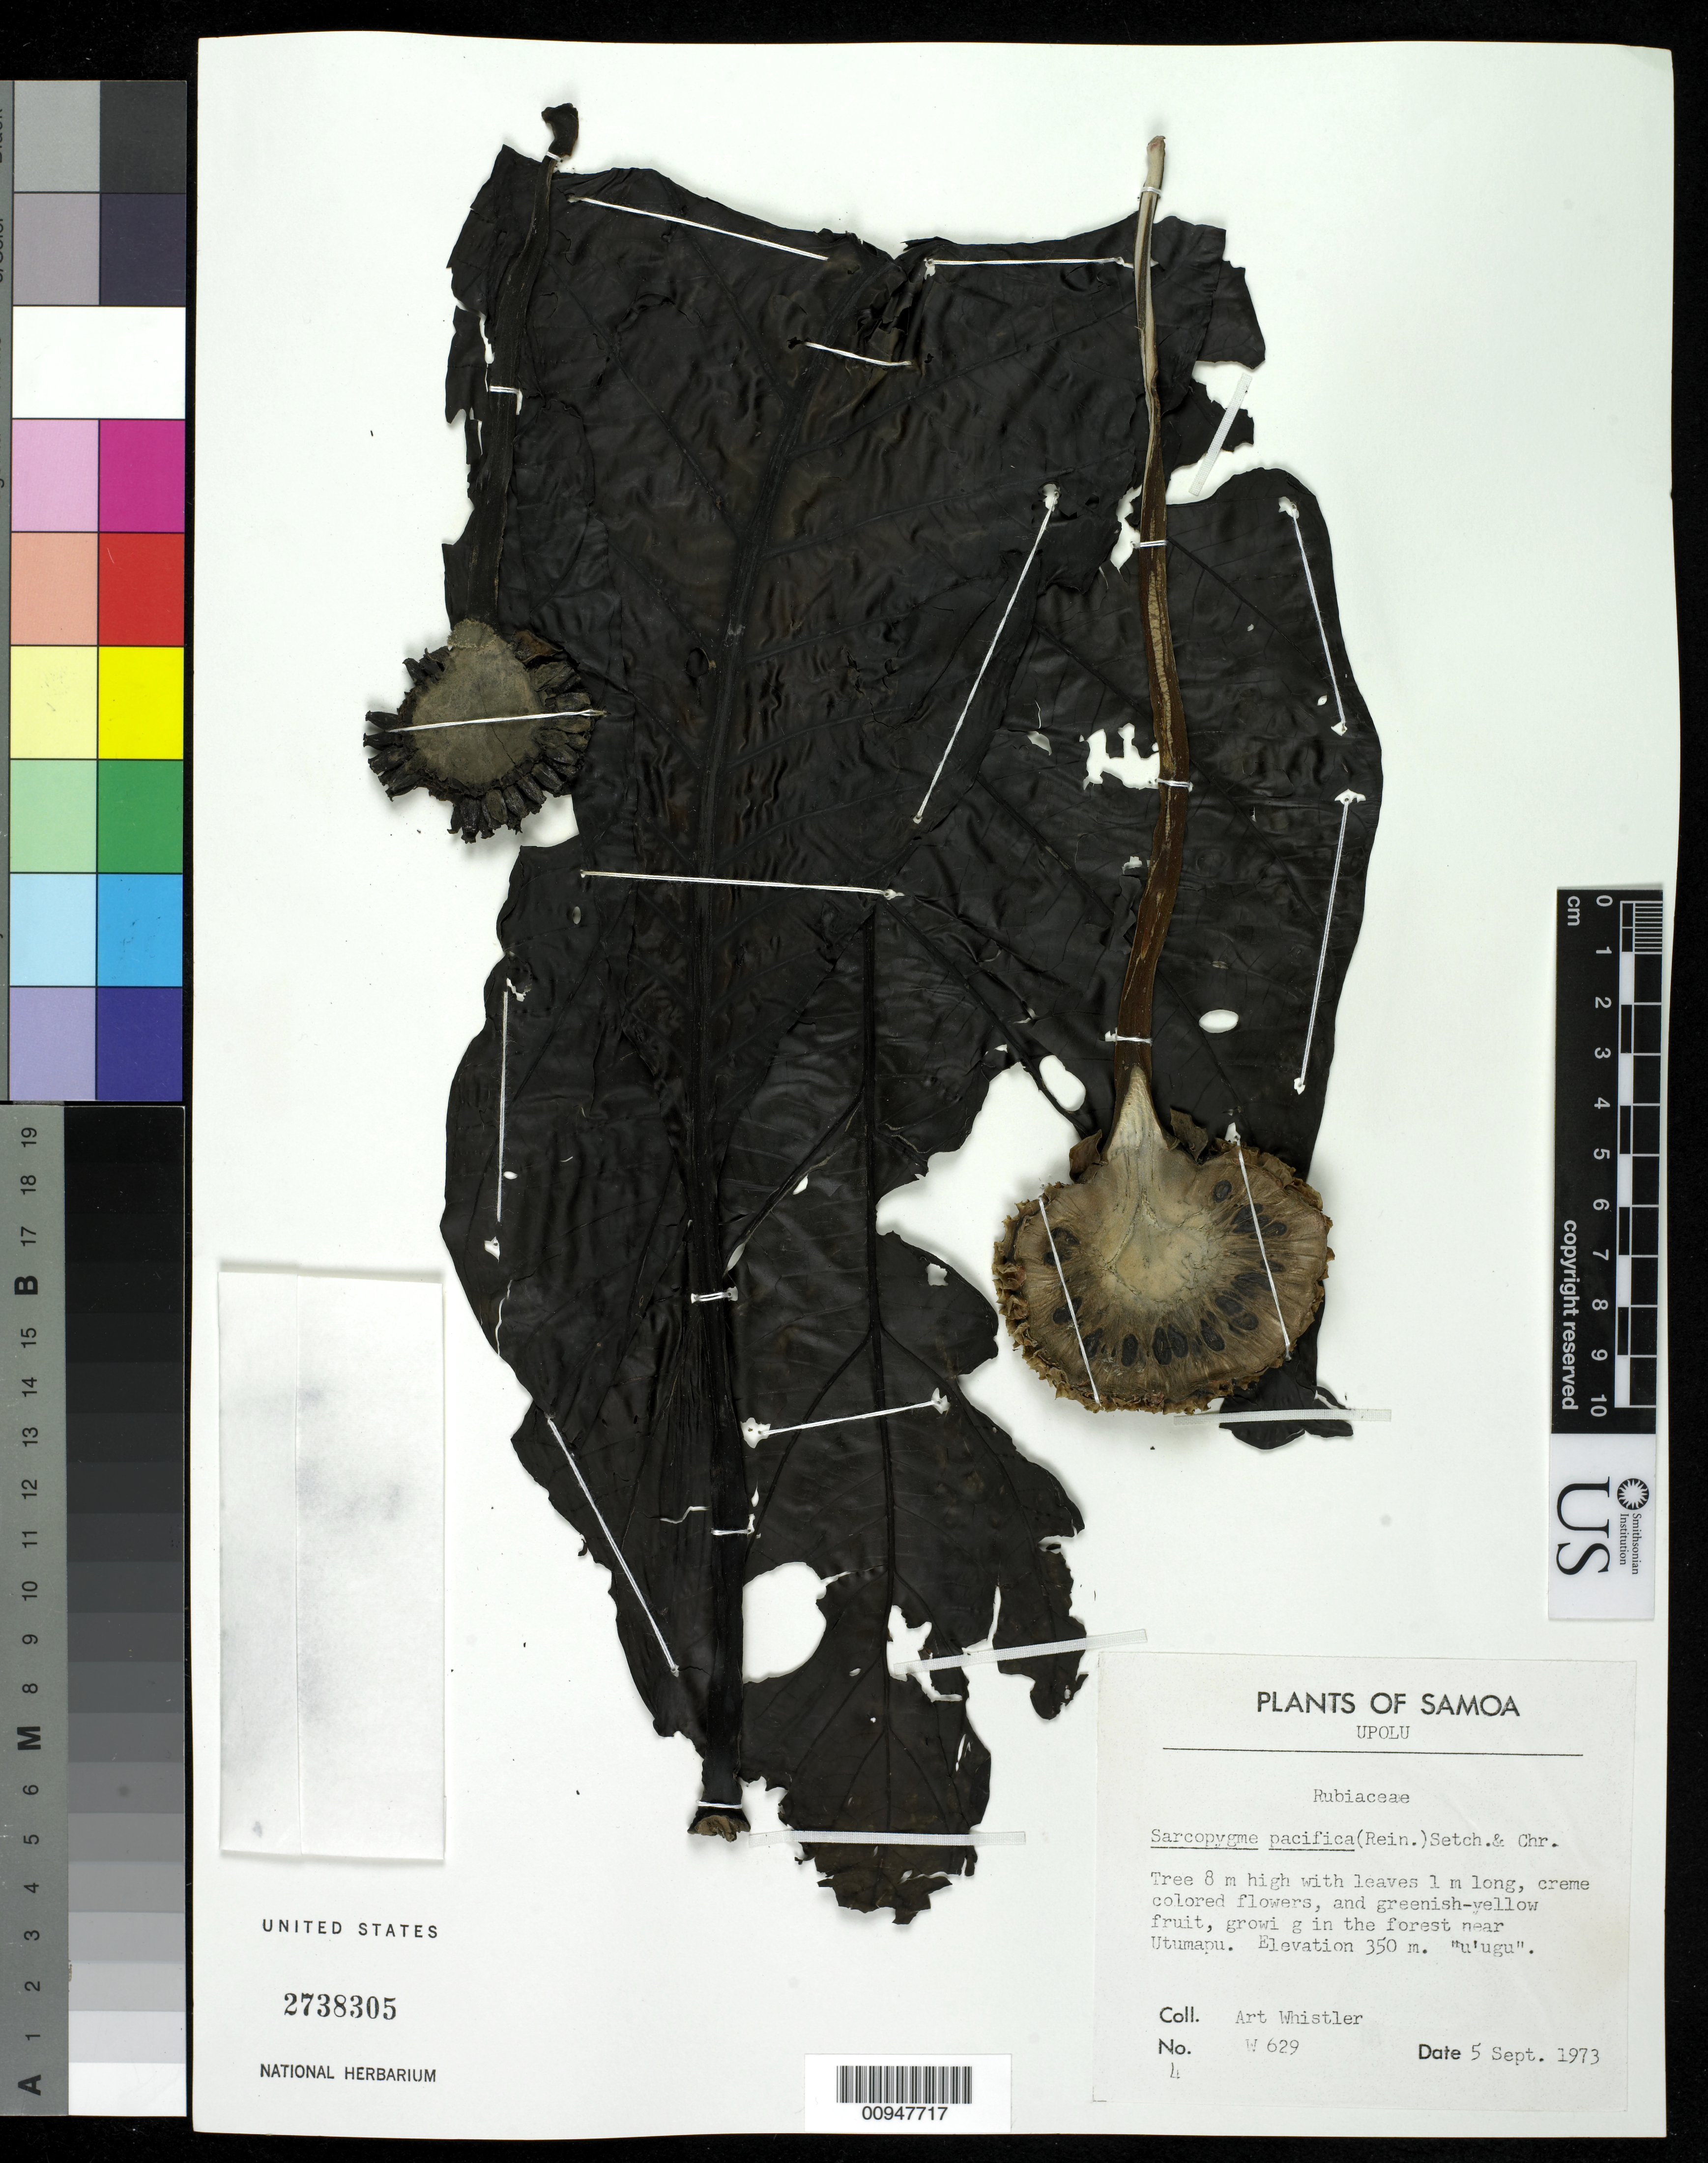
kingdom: Plantae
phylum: Tracheophyta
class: Magnoliopsida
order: Gentianales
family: Rubiaceae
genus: Morinda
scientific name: Morinda pacifica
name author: Razafim. & B. Bremer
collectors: A. Whistler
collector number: W 629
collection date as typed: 06 Sep 1973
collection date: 1973-09-06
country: Samoa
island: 'Upolu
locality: In forest near Utumapu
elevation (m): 350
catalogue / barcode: US 2738305